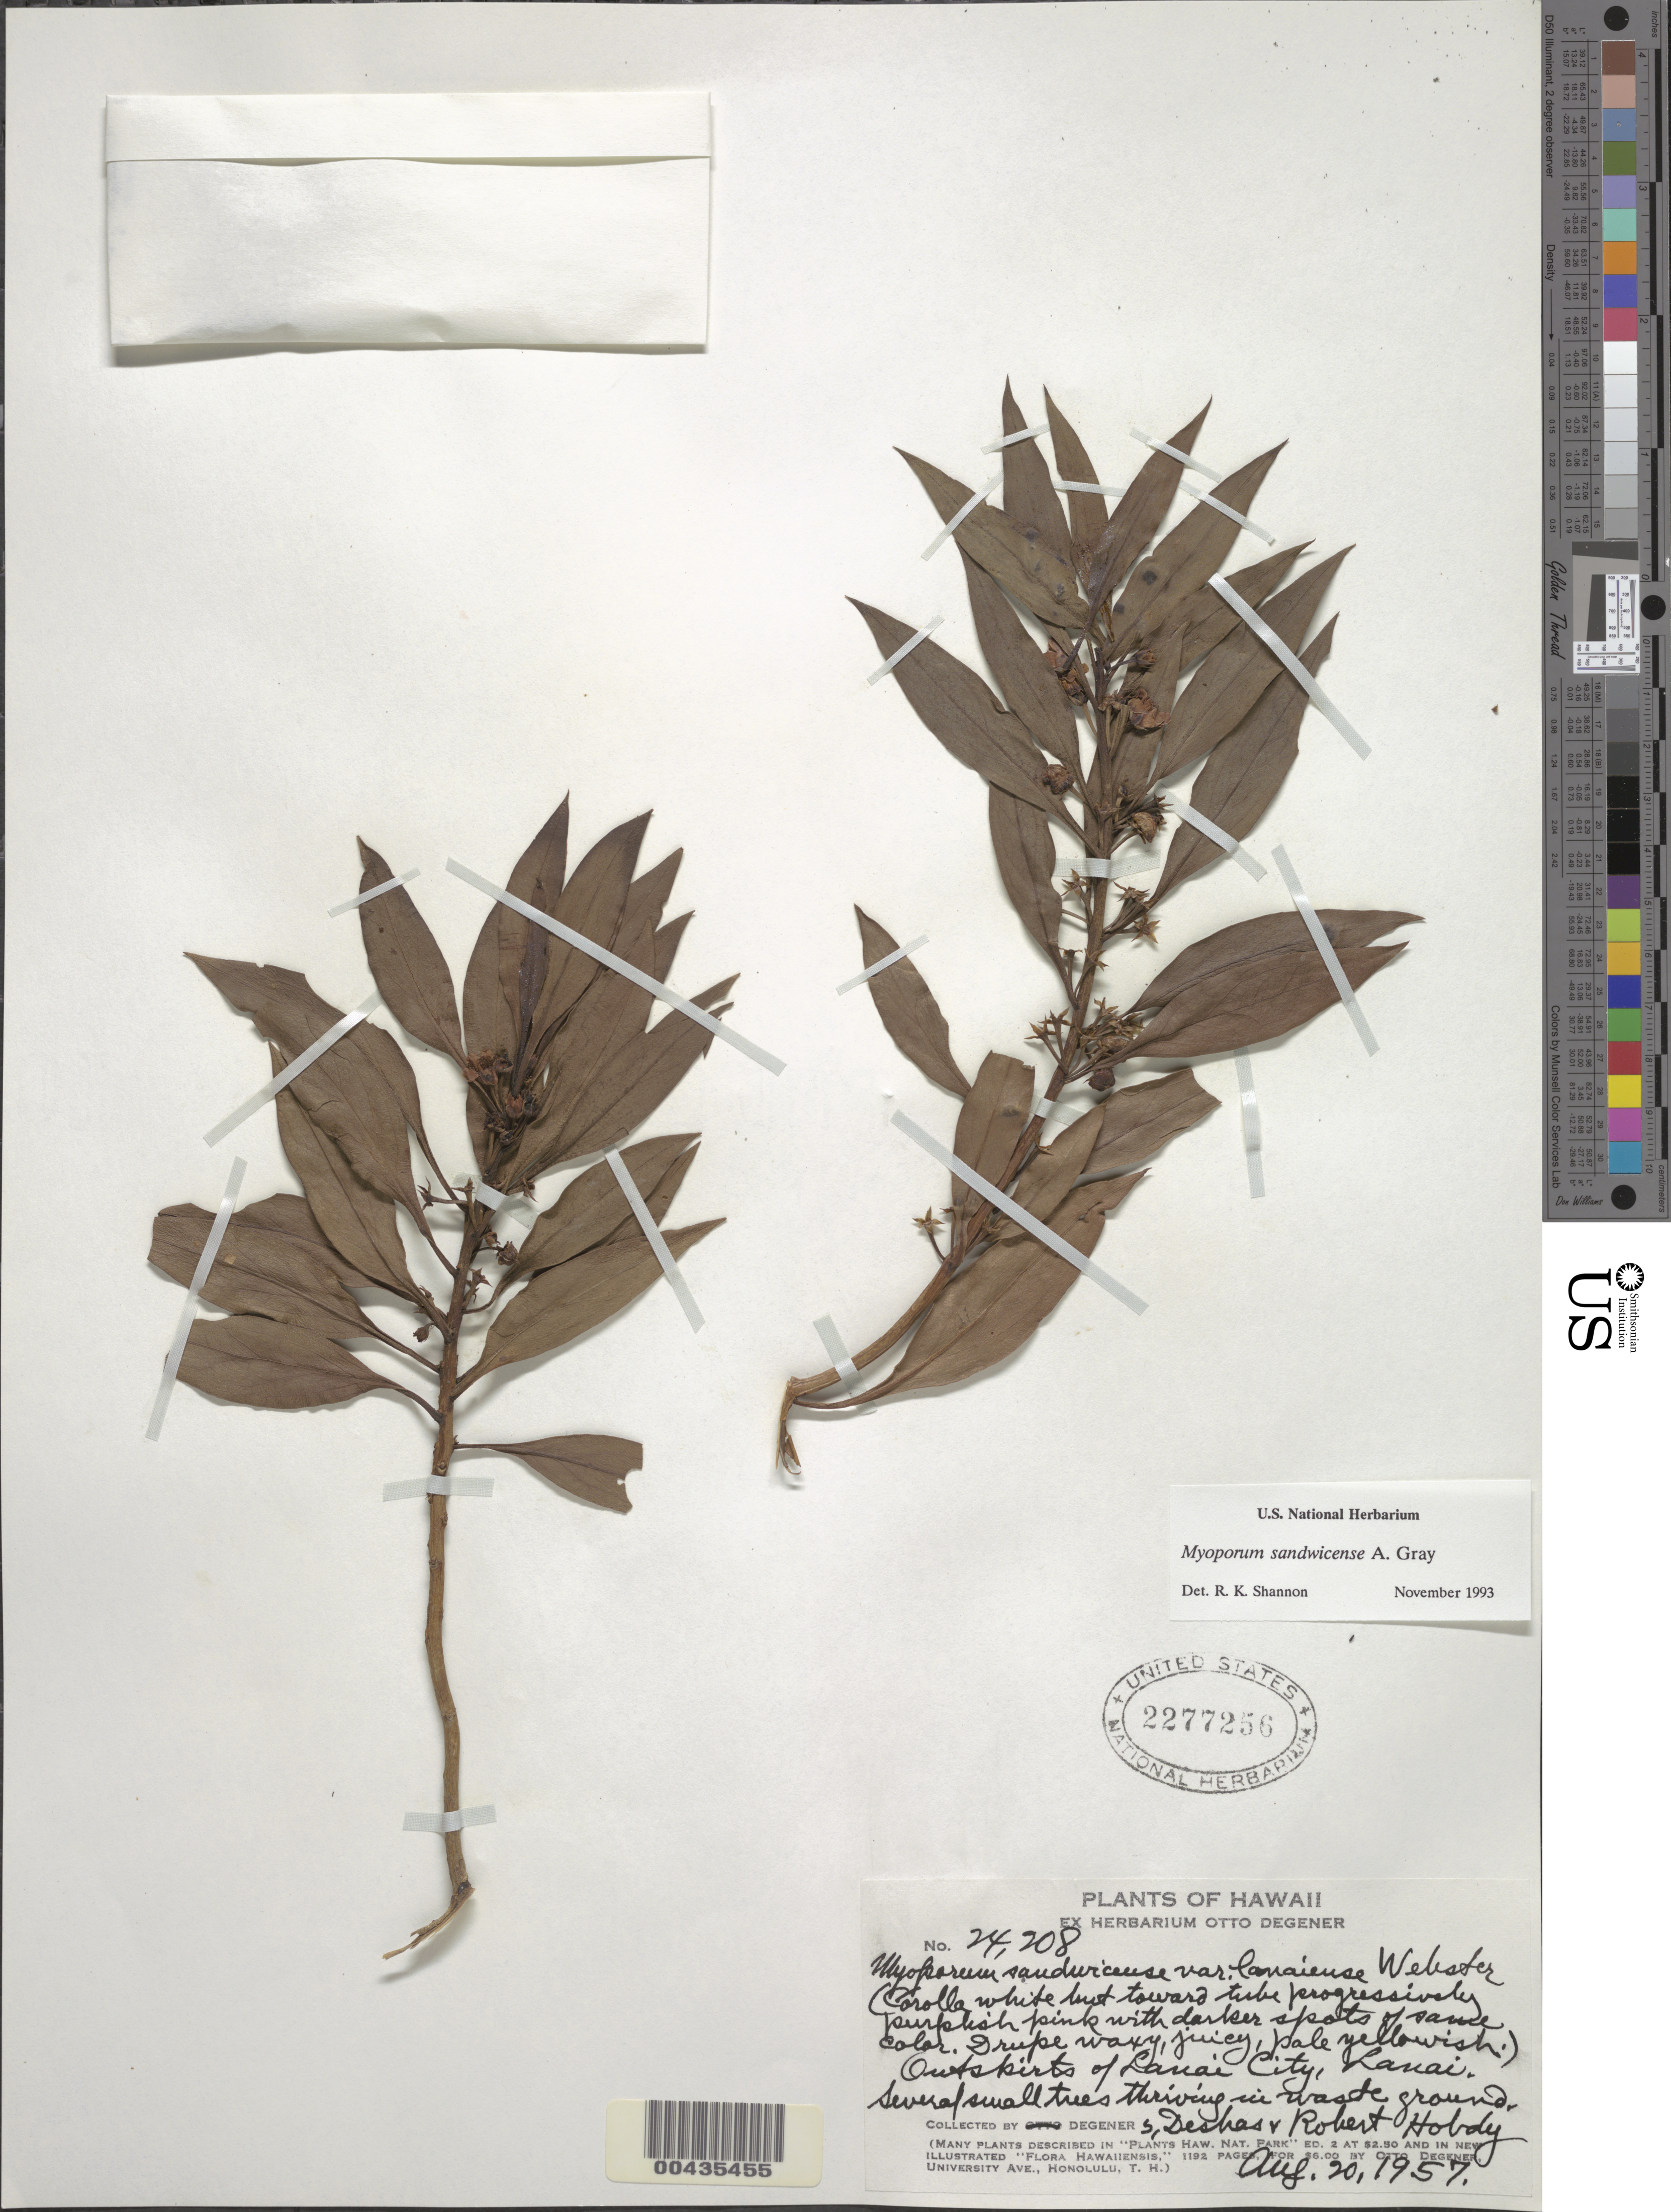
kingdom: Plantae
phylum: Tracheophyta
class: Magnoliopsida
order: Lamiales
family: Scrophulariaceae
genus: Myoporum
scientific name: Myoporum sandwicense subsp. sandwicense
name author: A. Gray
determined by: Wagner, W. L., (BOT), Smithsonian Institution - National Museum of Natural History (UNITED STATES)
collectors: O. Degener, I. Degener, -. Deshas & R. Hobdy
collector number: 24208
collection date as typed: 20 Aug 1957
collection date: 1957-08-20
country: United States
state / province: Hawaii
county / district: Maui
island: Lana'i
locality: Outskirts of Lanai City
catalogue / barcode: US 2277256